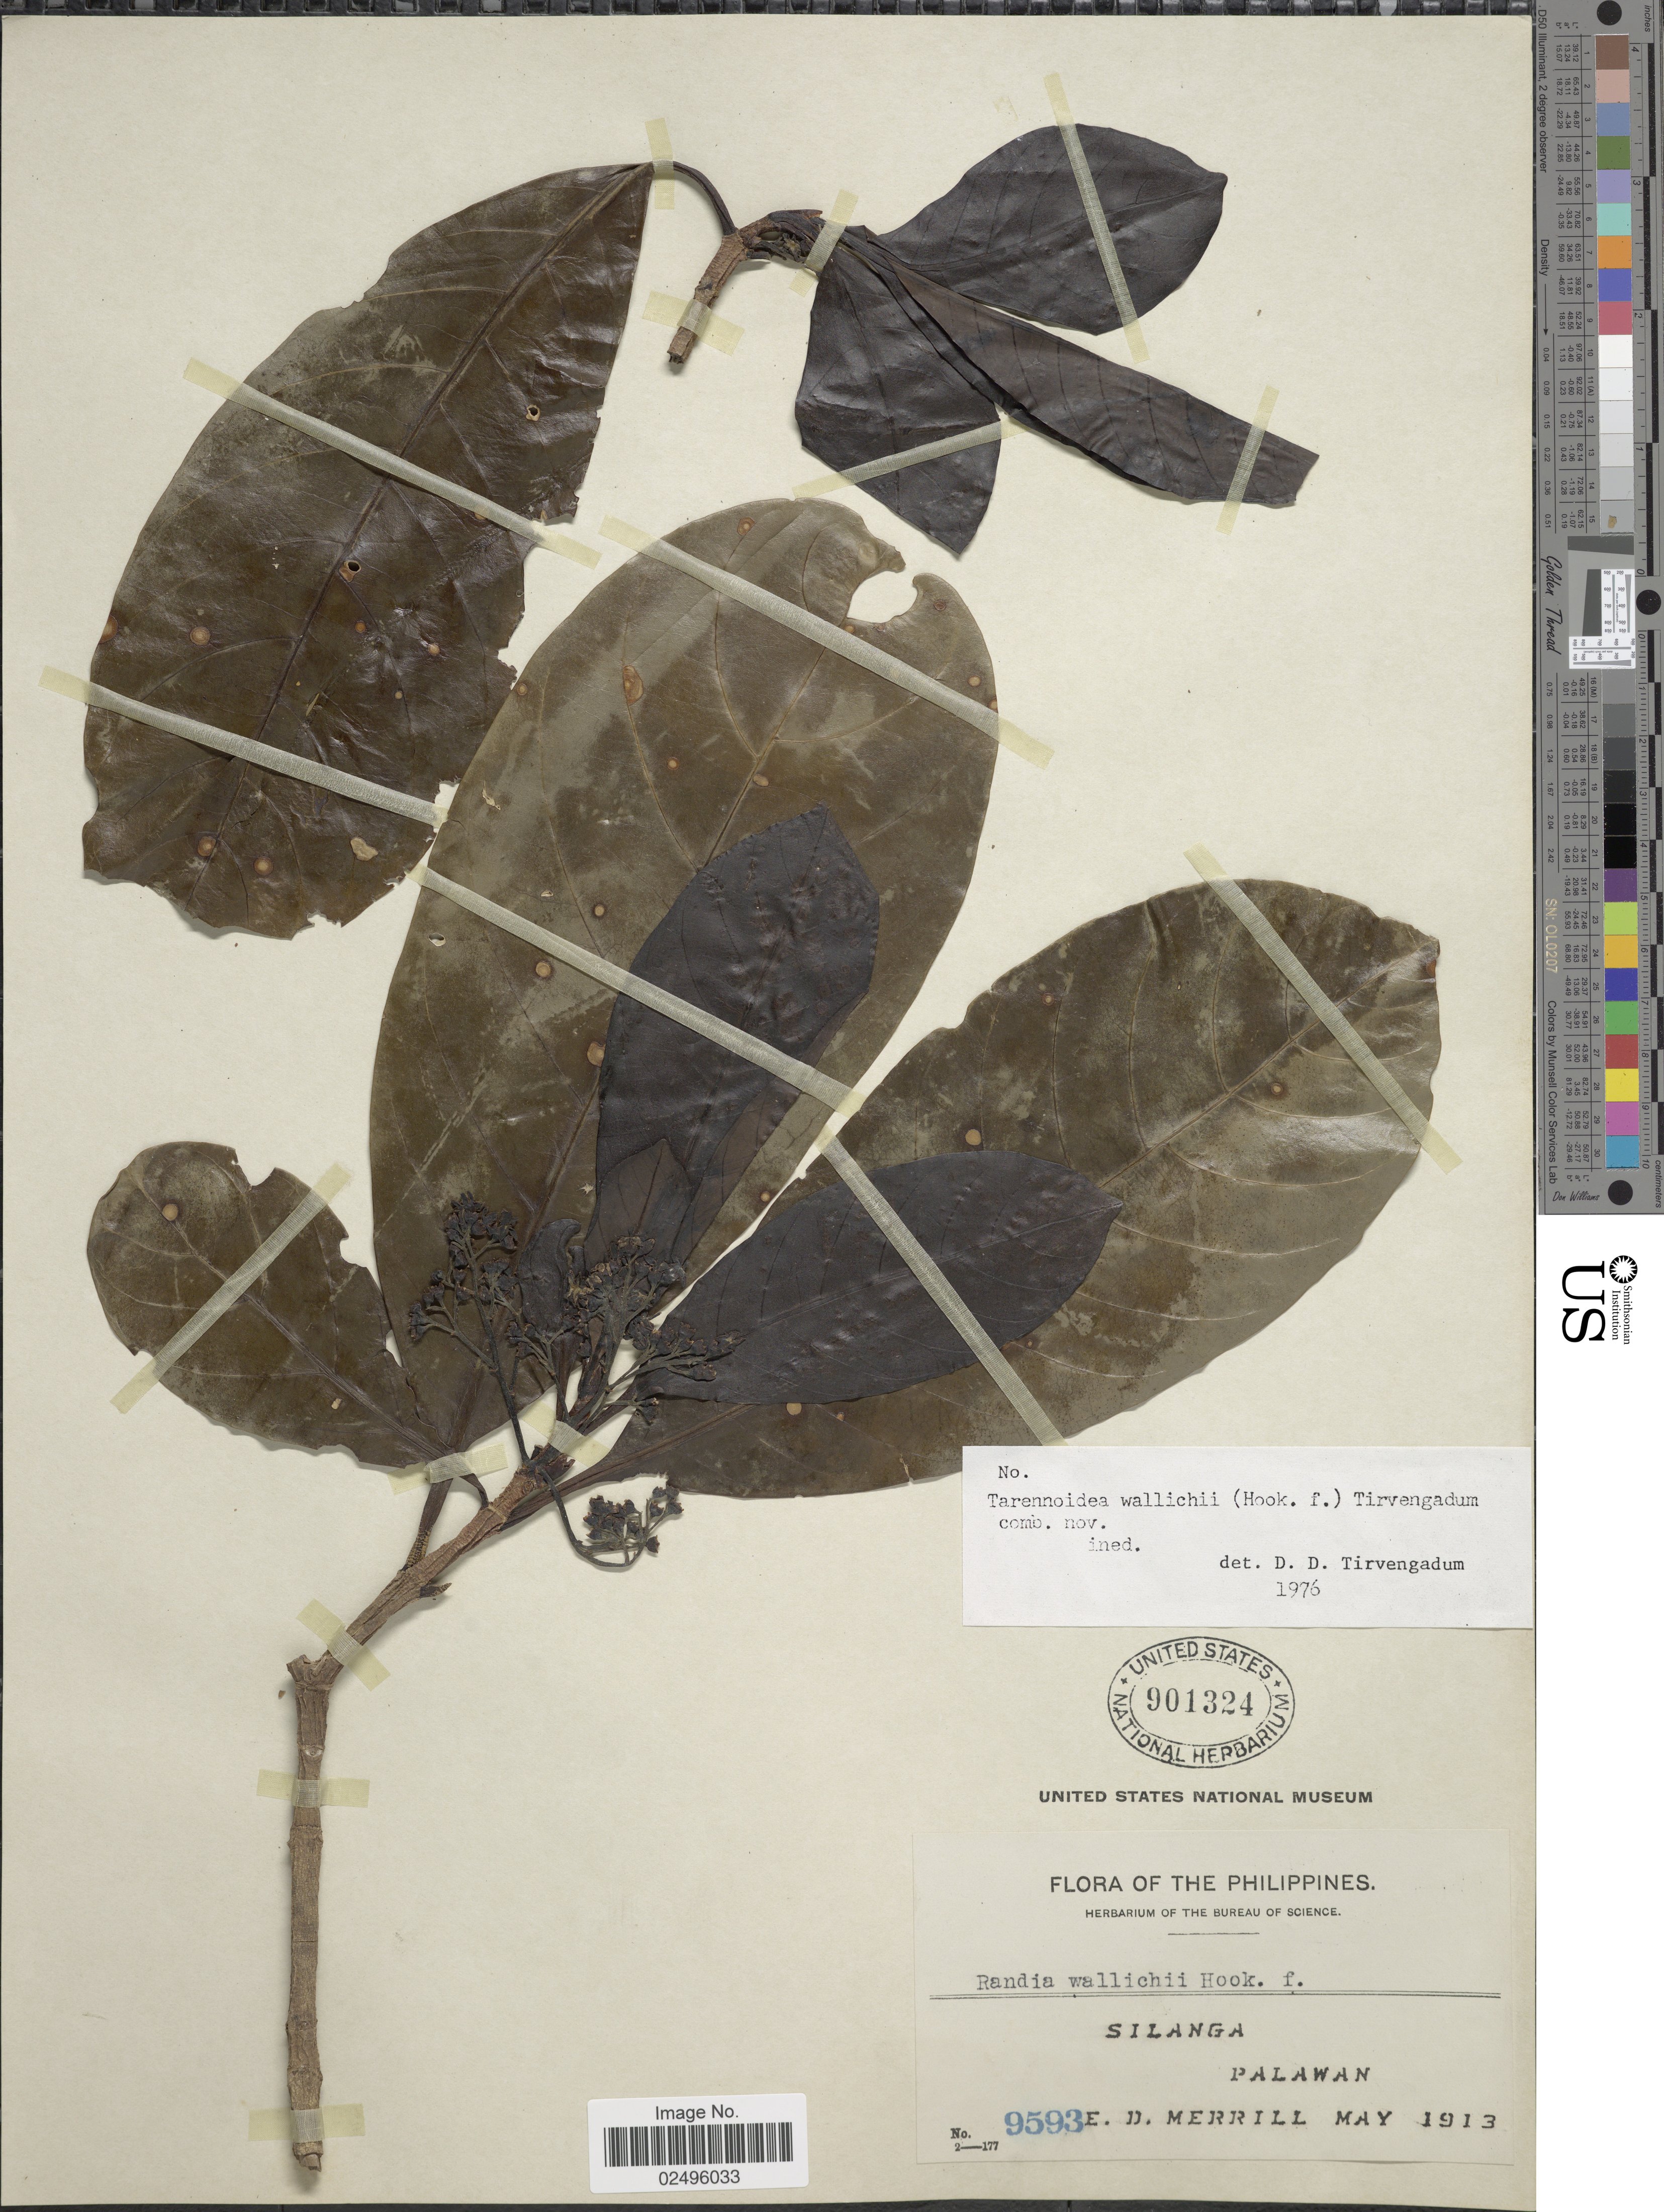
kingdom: Plantae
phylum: Tracheophyta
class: Magnoliopsida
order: Gentianales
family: Rubiaceae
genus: Tarennoidea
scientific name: Tarennoidea wallichii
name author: (Hook. f.) Tirveng. & Sastre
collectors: E. D. Merrill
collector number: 9593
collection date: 1913-05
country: Philippines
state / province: Mimaropa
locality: Silanga, Palawan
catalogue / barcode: US 901324